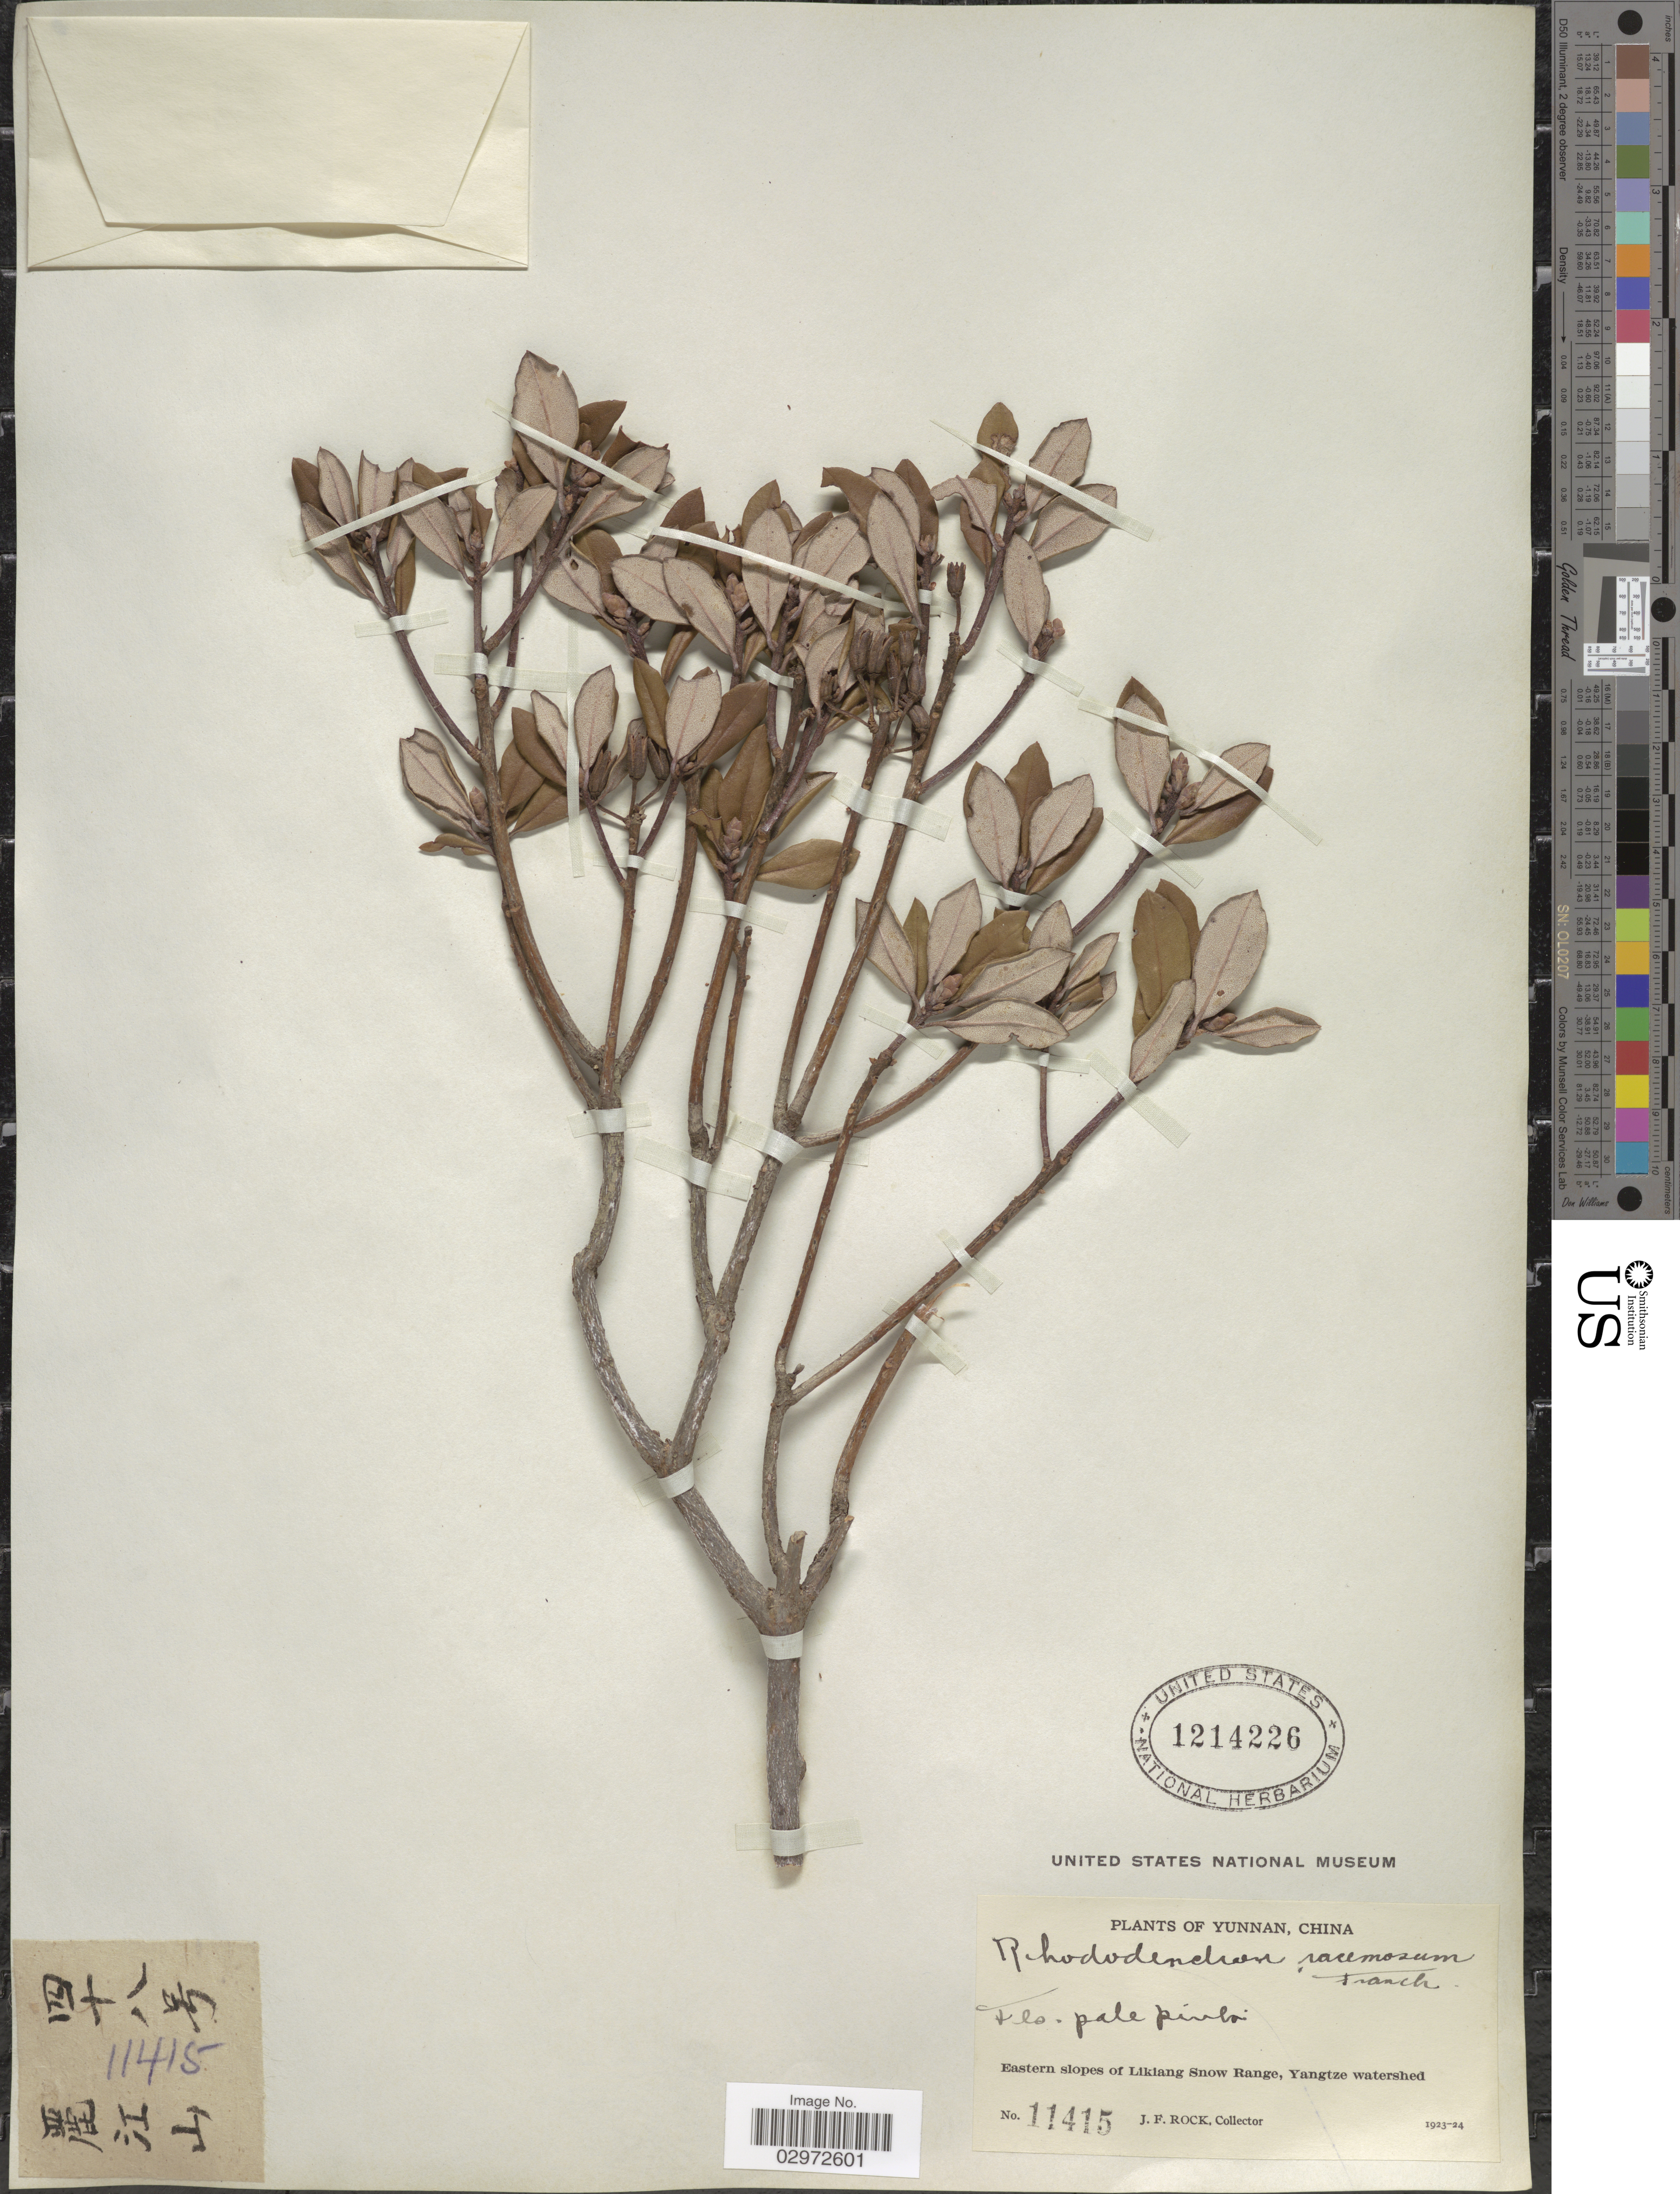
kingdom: Plantae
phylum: Tracheophyta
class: Magnoliopsida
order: Ericales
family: Ericaceae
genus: Rhododendron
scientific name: Rhododendron racemosum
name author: Franch.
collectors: J. Rock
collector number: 11415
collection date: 1923/1924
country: China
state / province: Yunnan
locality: Eastern slopes of Likiang Snow Range, Yangtze watershed.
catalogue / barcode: US 1214226